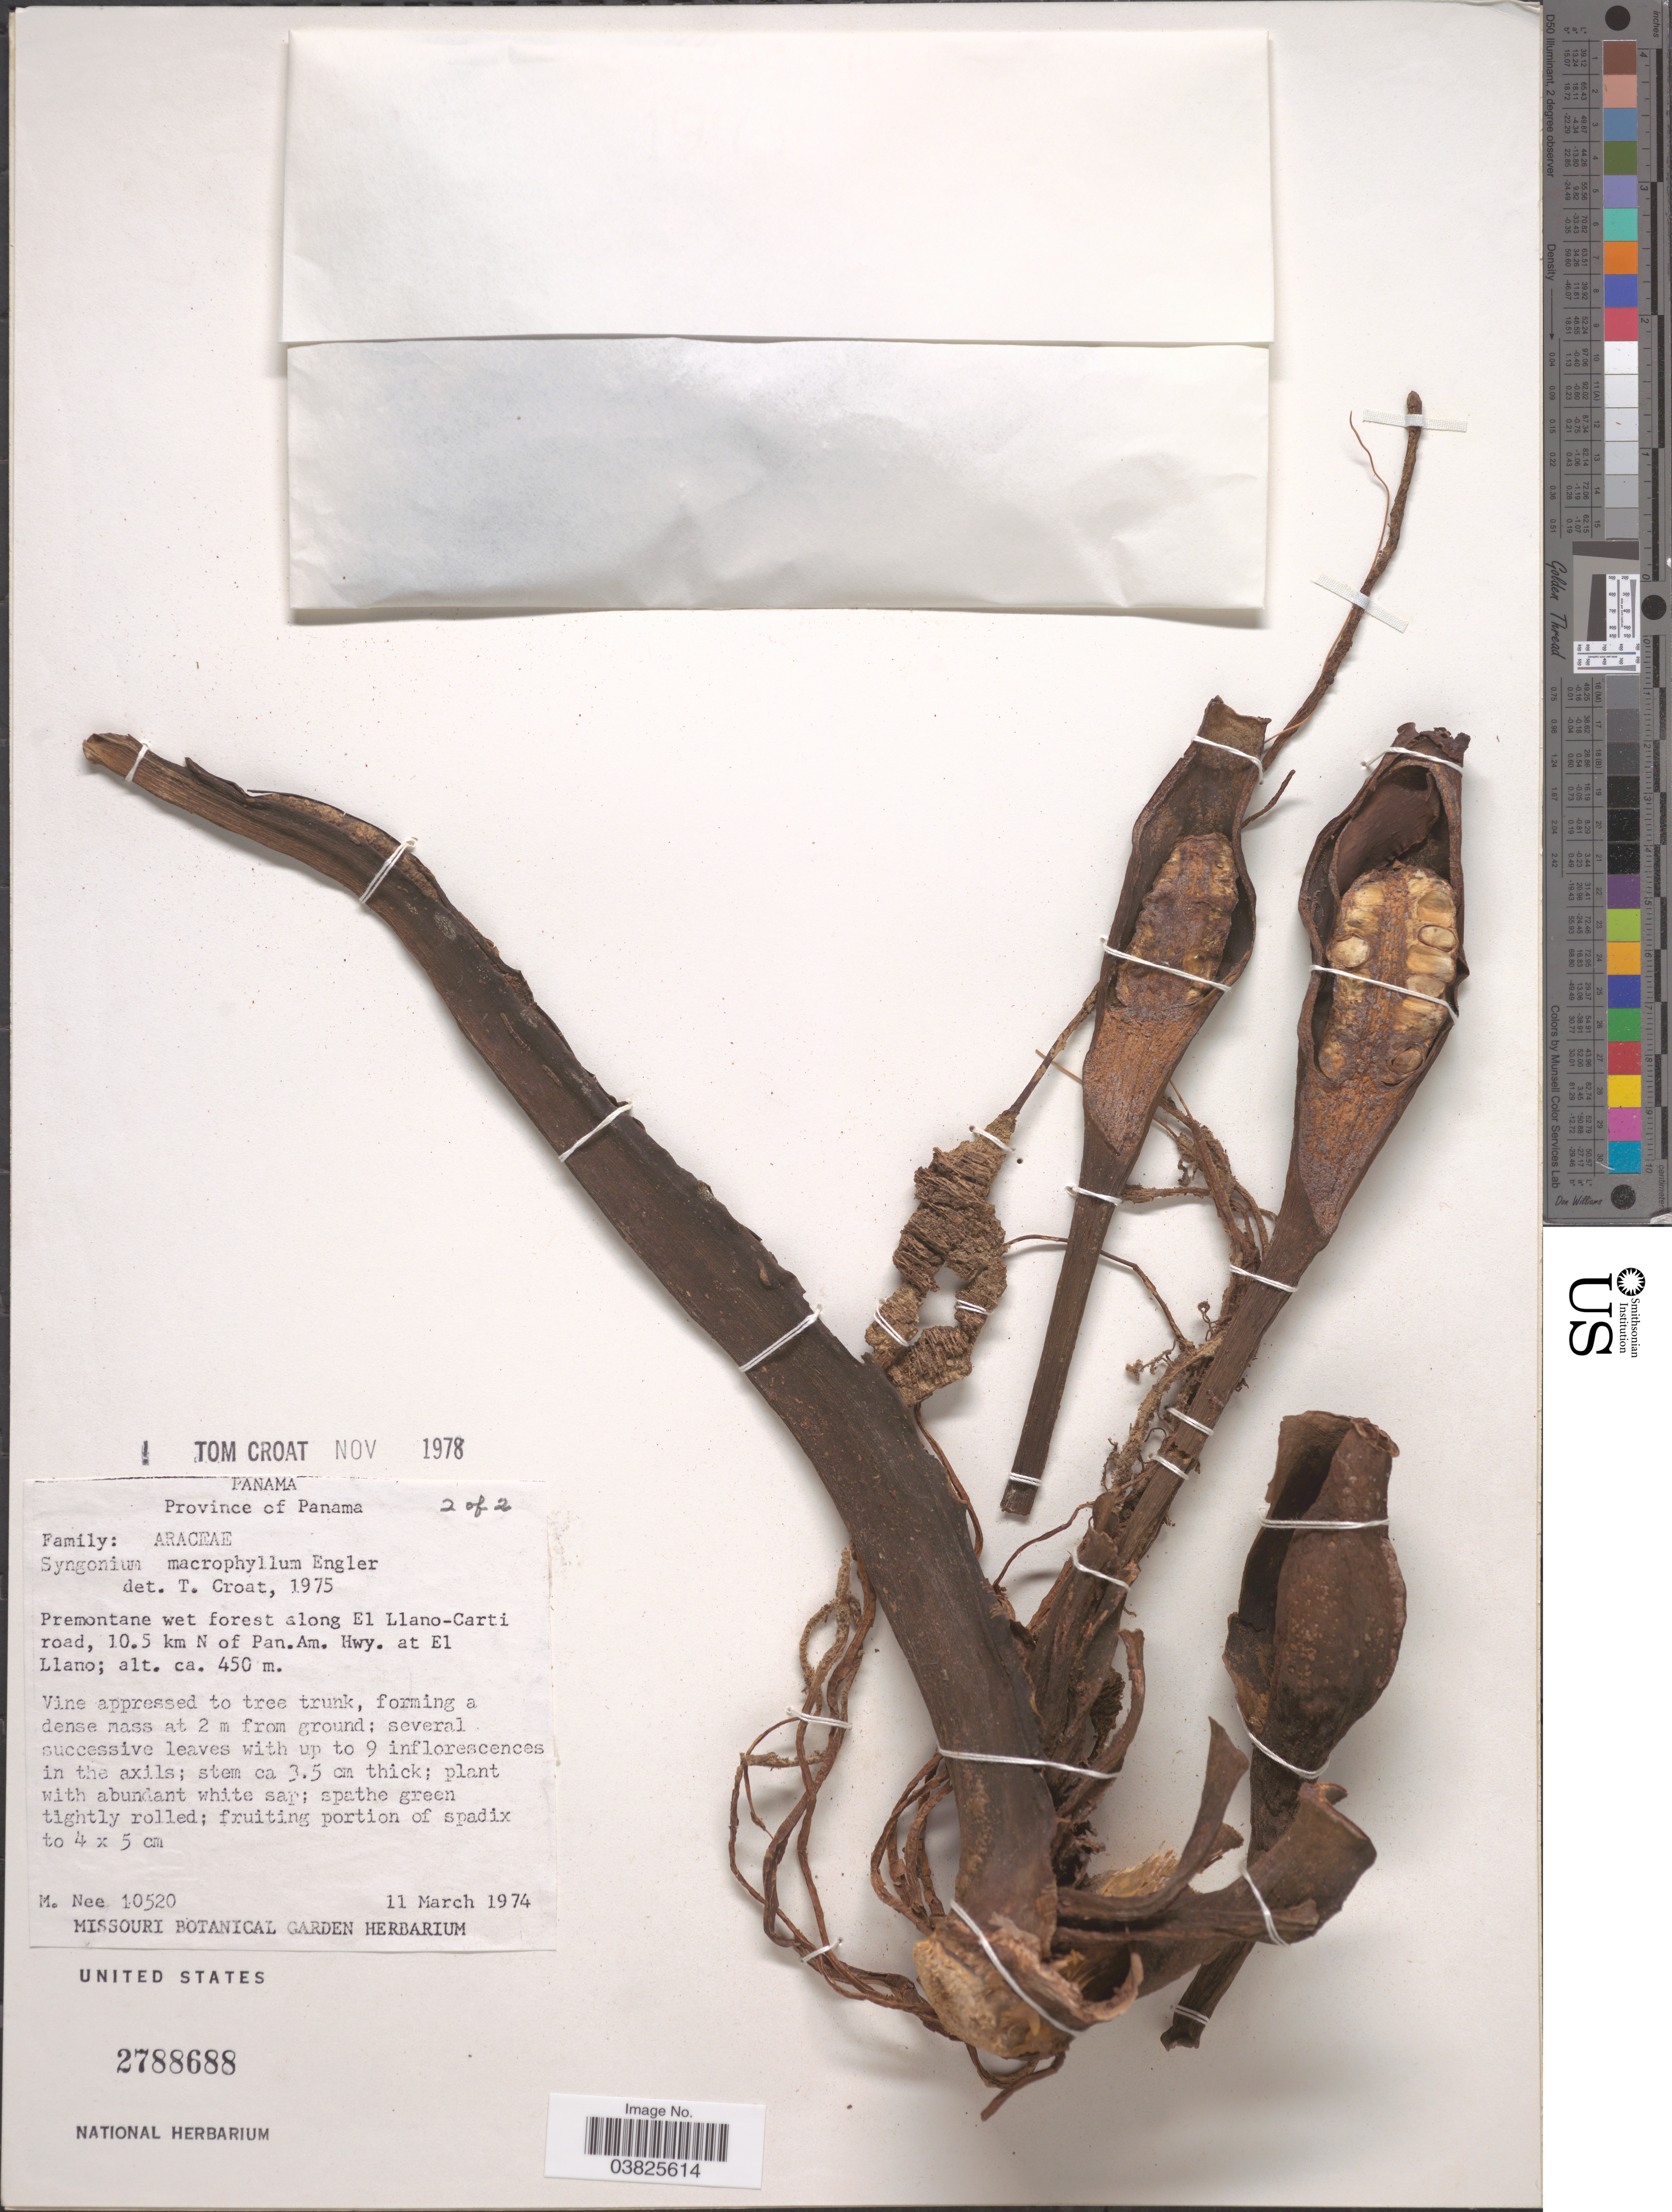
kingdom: Plantae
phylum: Tracheophyta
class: Liliopsida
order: Alismatales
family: Araceae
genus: Syngonium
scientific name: Syngonium macrophyllum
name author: Engl.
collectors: M. Nee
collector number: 10520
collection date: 1974-03-11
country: Panama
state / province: Panamá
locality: Province of Panama. Along El Llano-Carti road, 10.5 km of Pan.Am. Hwy. at El Llano.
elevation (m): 450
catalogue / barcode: US 2788688